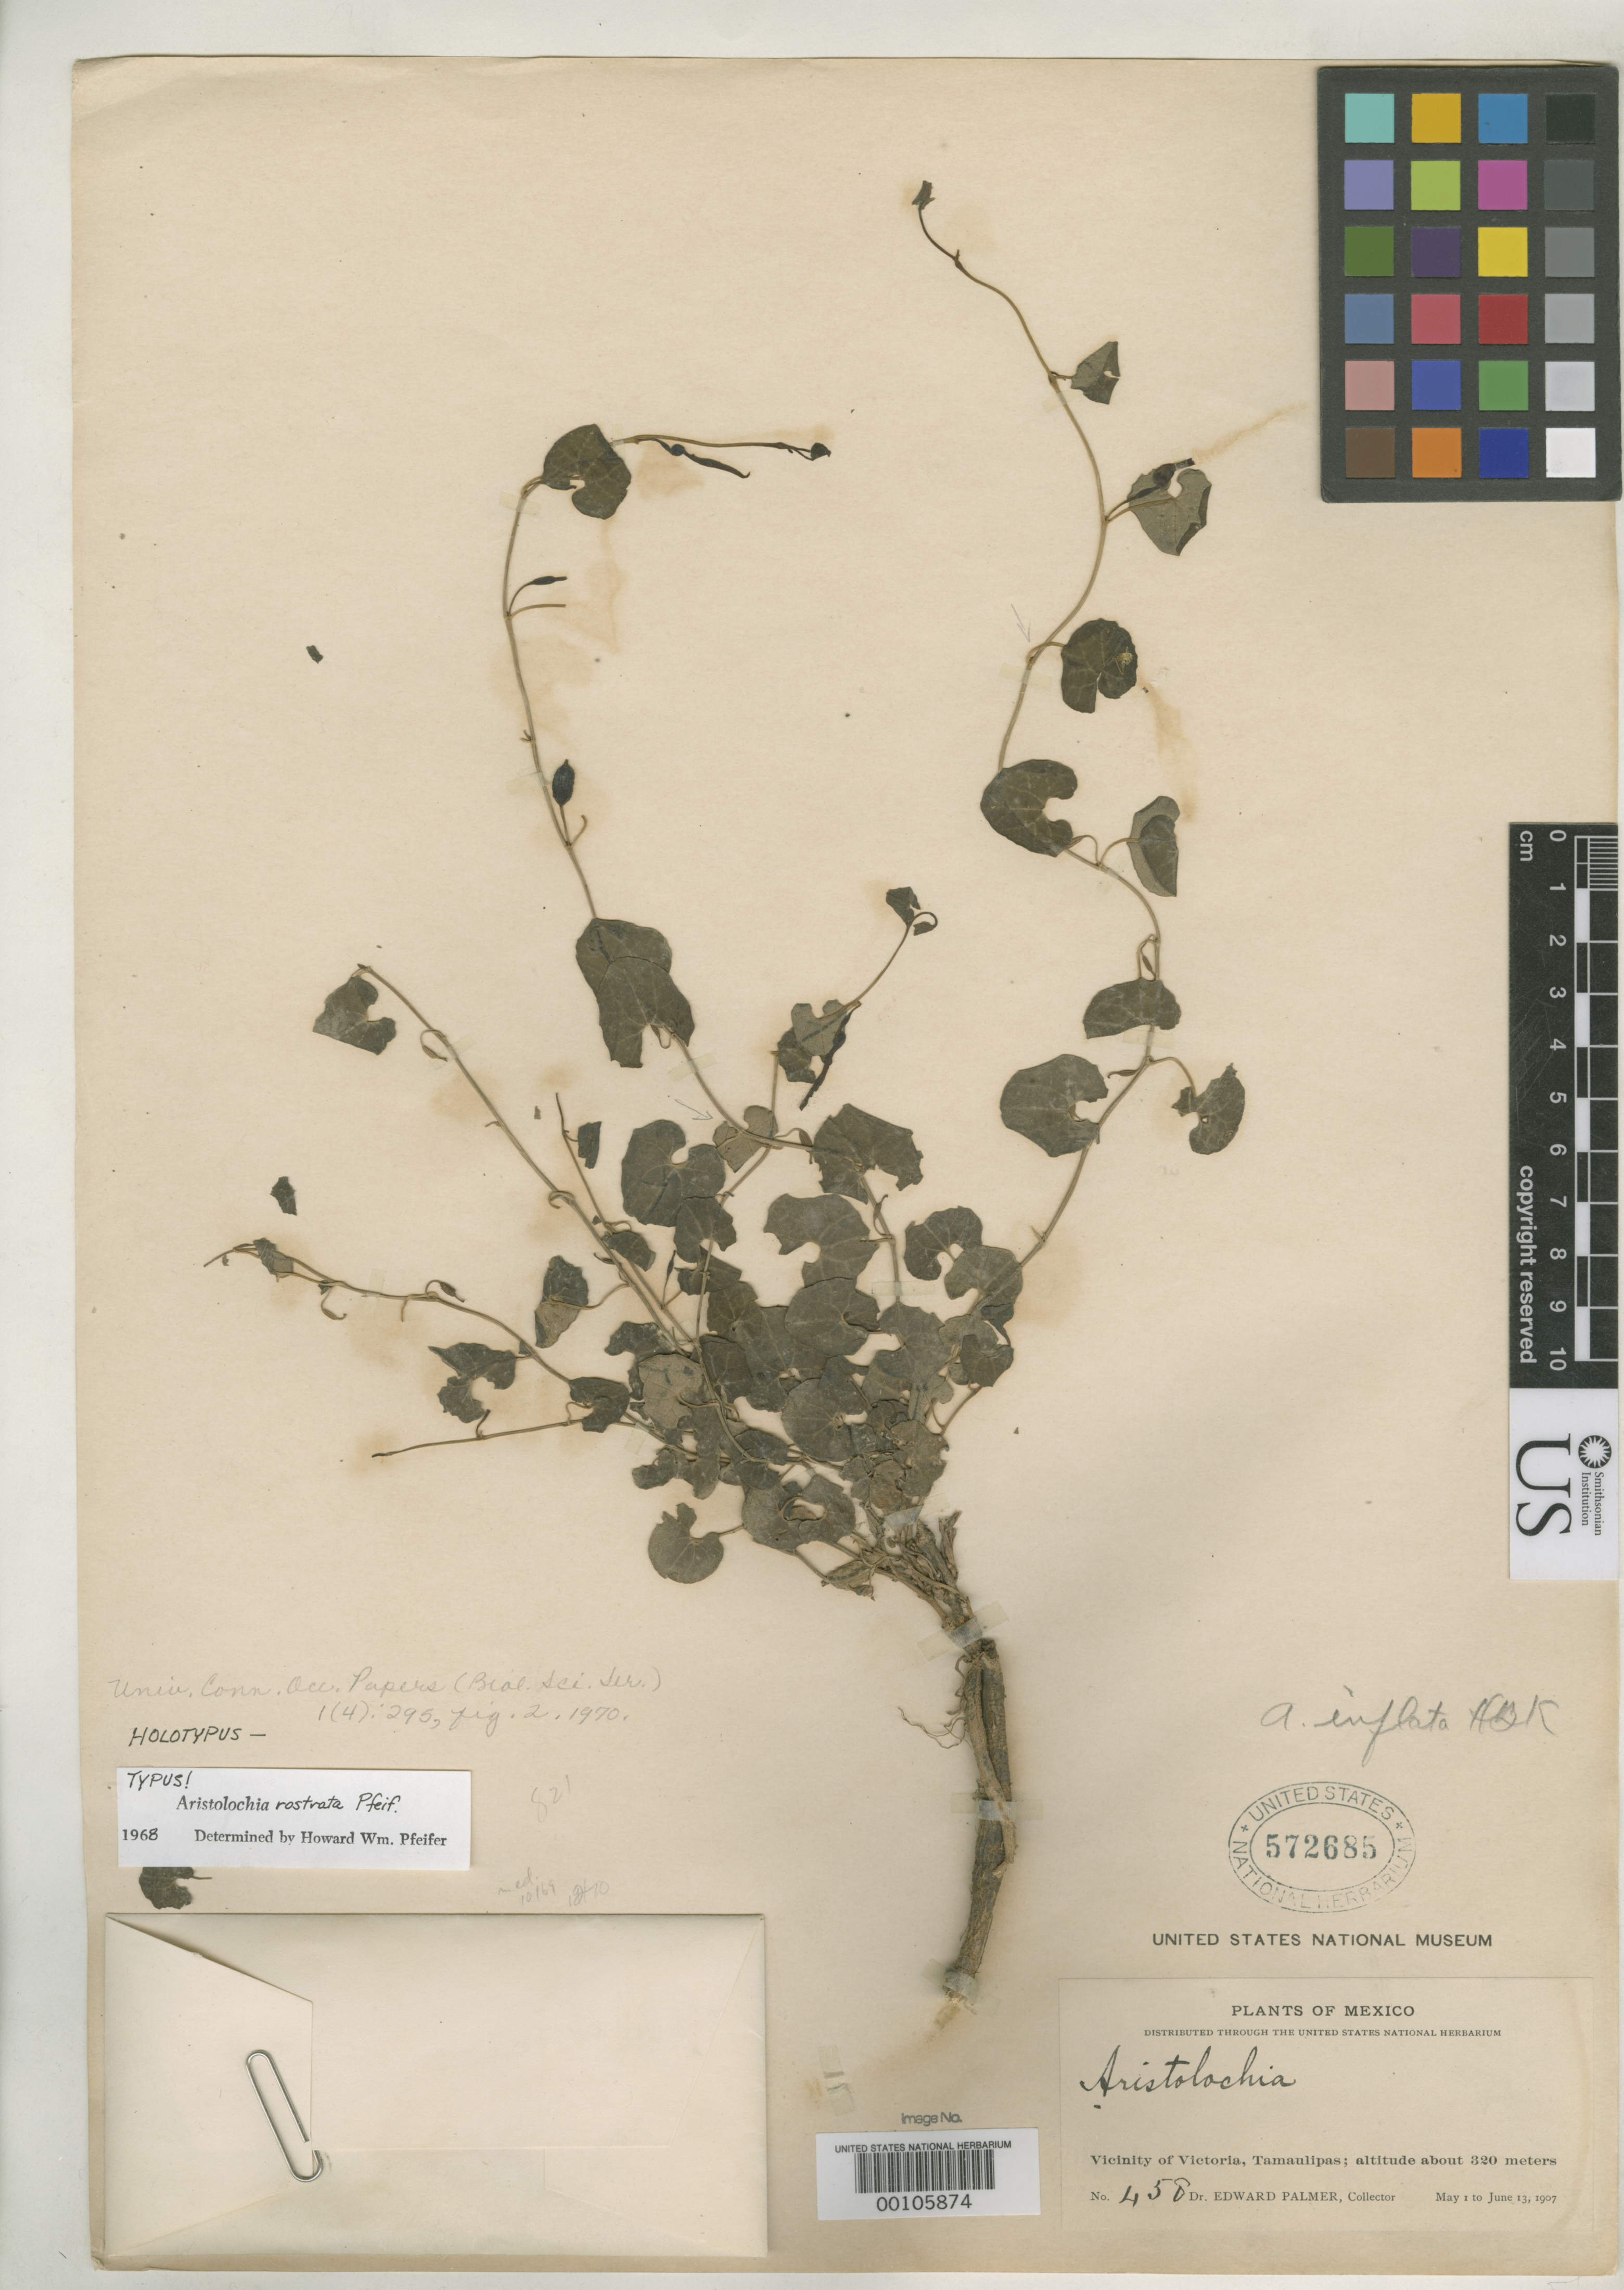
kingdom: Plantae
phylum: Tracheophyta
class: Magnoliopsida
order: Piperales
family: Aristolochiaceae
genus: Aristolochia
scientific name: Aristolochia rostrata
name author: Pfeifer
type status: Holotype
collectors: E. Palmer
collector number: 458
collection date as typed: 01 May 1907 to 13 Jun 1907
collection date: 1907-05-01/1907-06-13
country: Mexico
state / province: Tamaulipas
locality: Victoria.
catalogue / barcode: US 572685